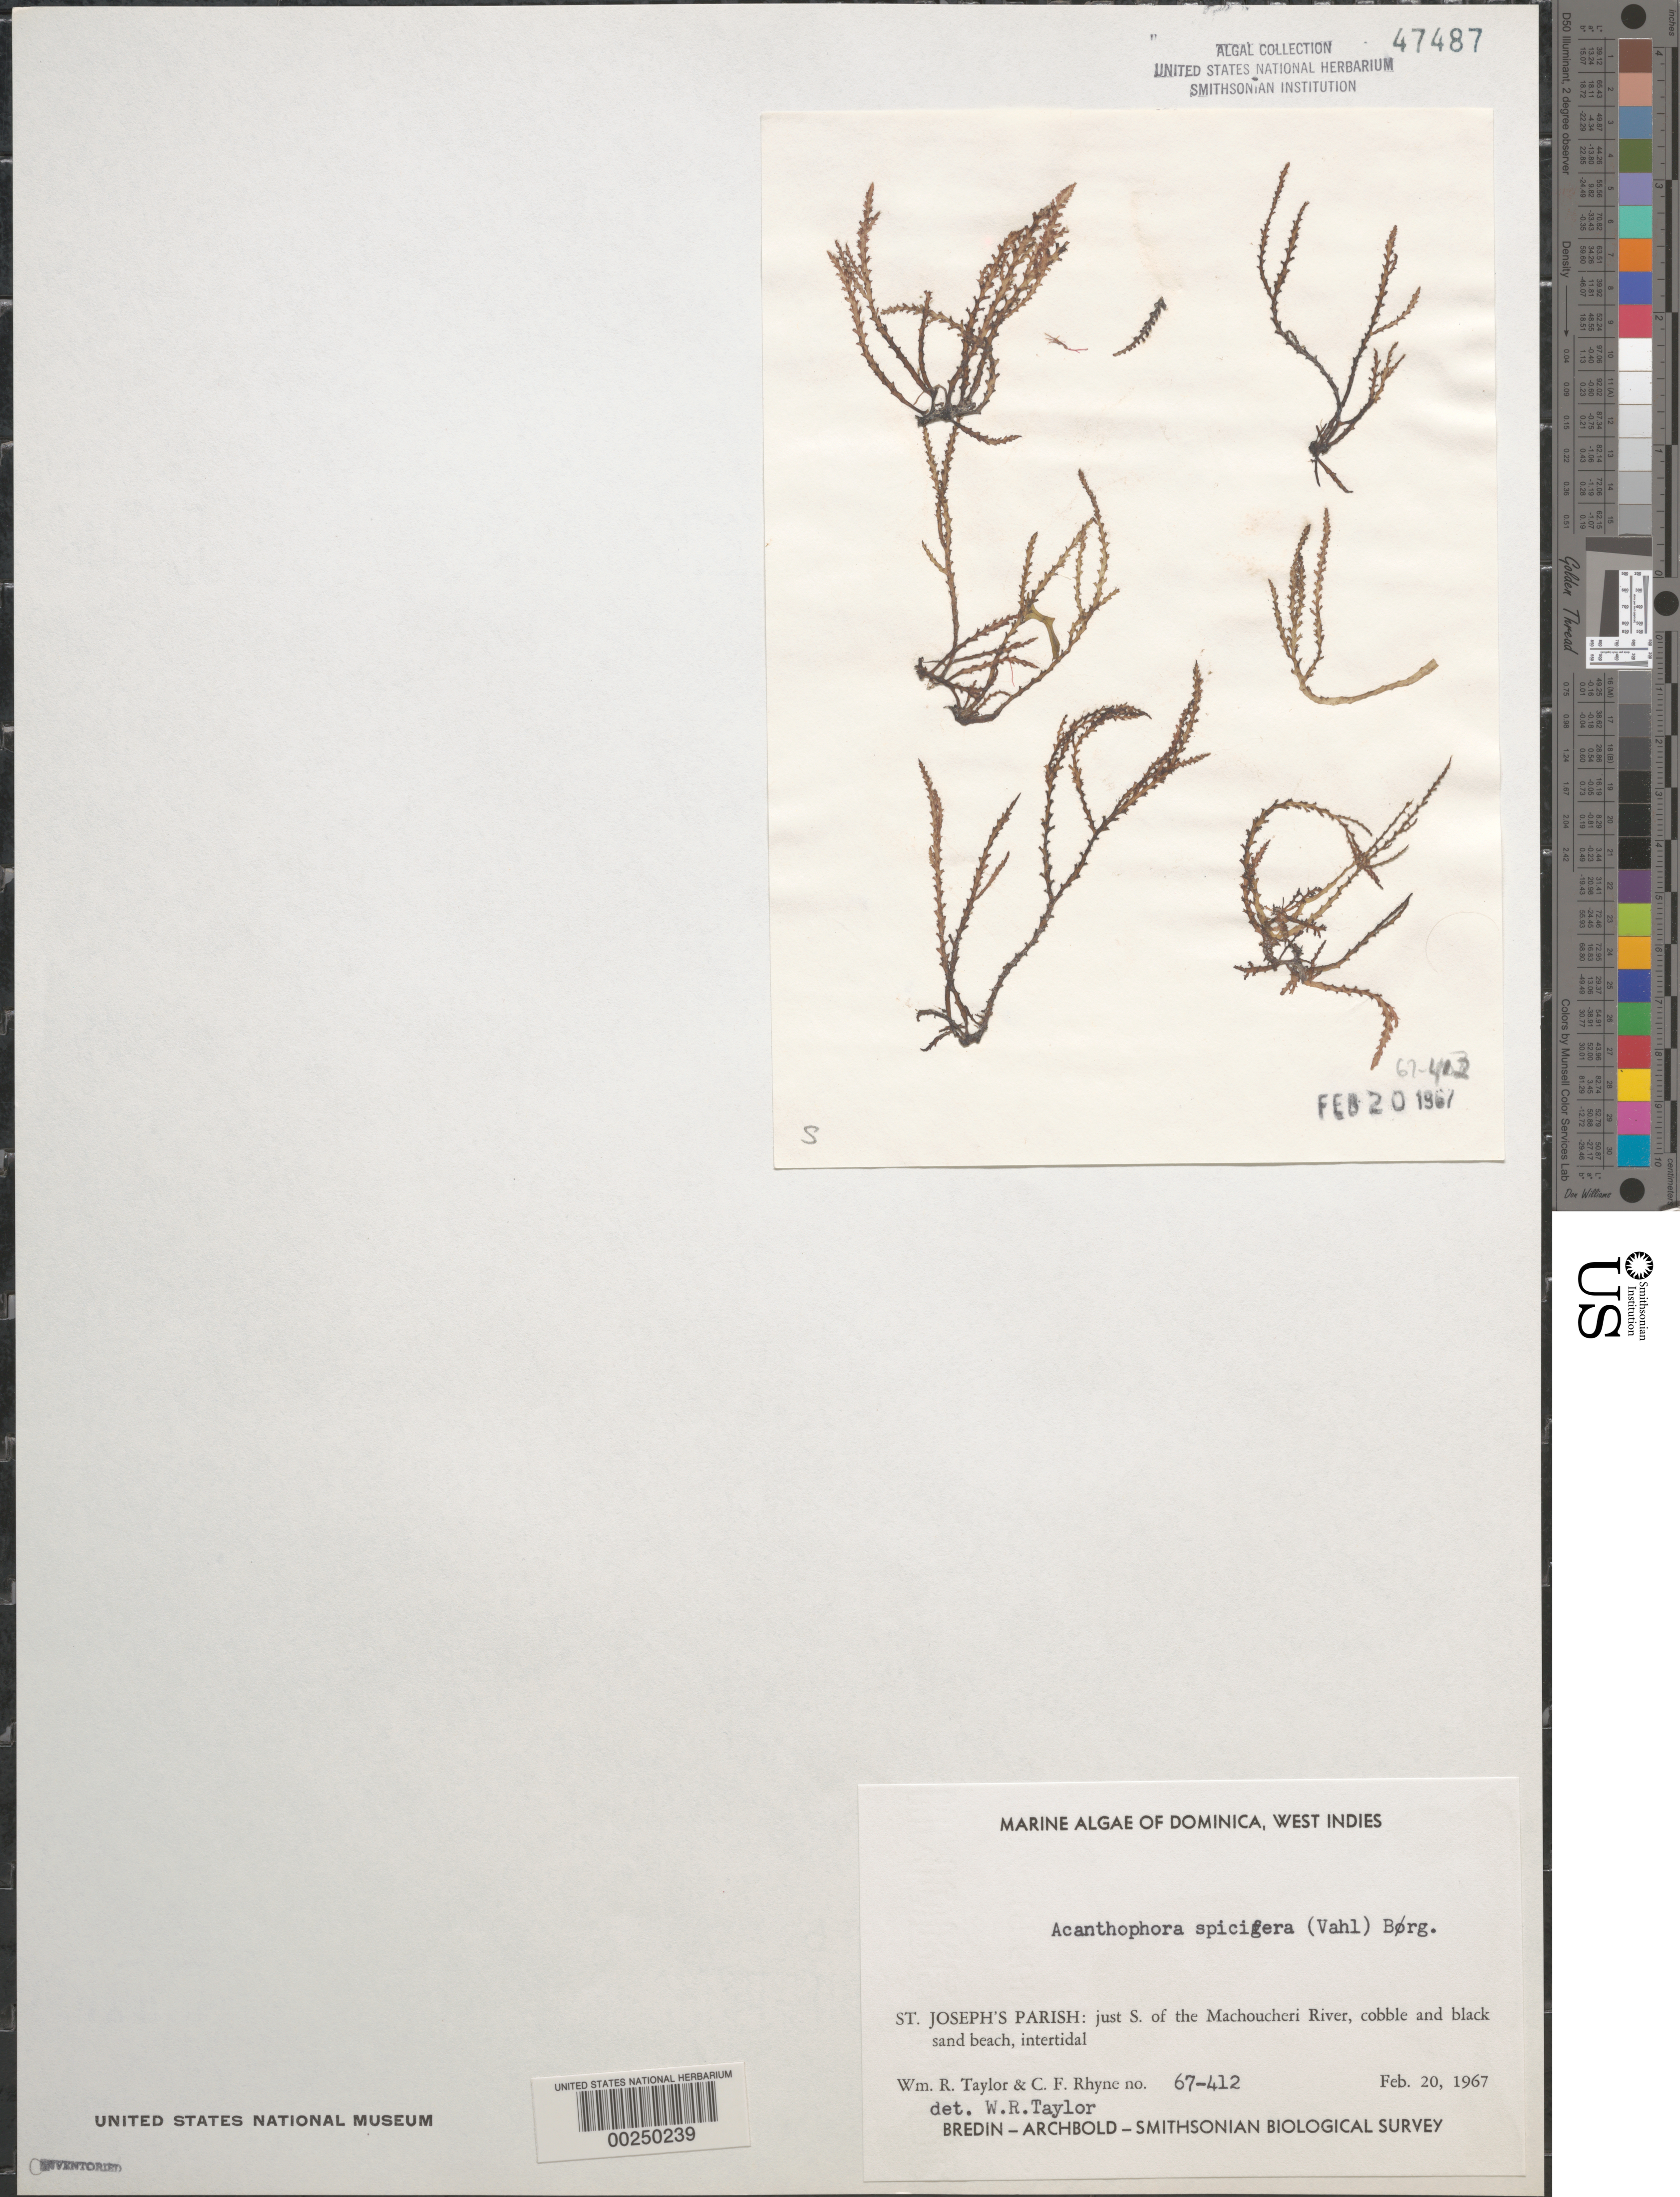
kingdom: Plantae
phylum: Rhodophyta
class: Florideophyceae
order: Ceramiales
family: Rhodomelaceae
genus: Acanthophora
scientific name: Acanthophora spicifera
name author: (Vahl) Børgesen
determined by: Taylor, William R.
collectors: W. R. Taylor & C. Rhyne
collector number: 67-412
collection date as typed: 20 Feb 1967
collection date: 1967-02-20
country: Dominica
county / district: St. Joseph's Parish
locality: Just south of Machoucheri River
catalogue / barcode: US 47487